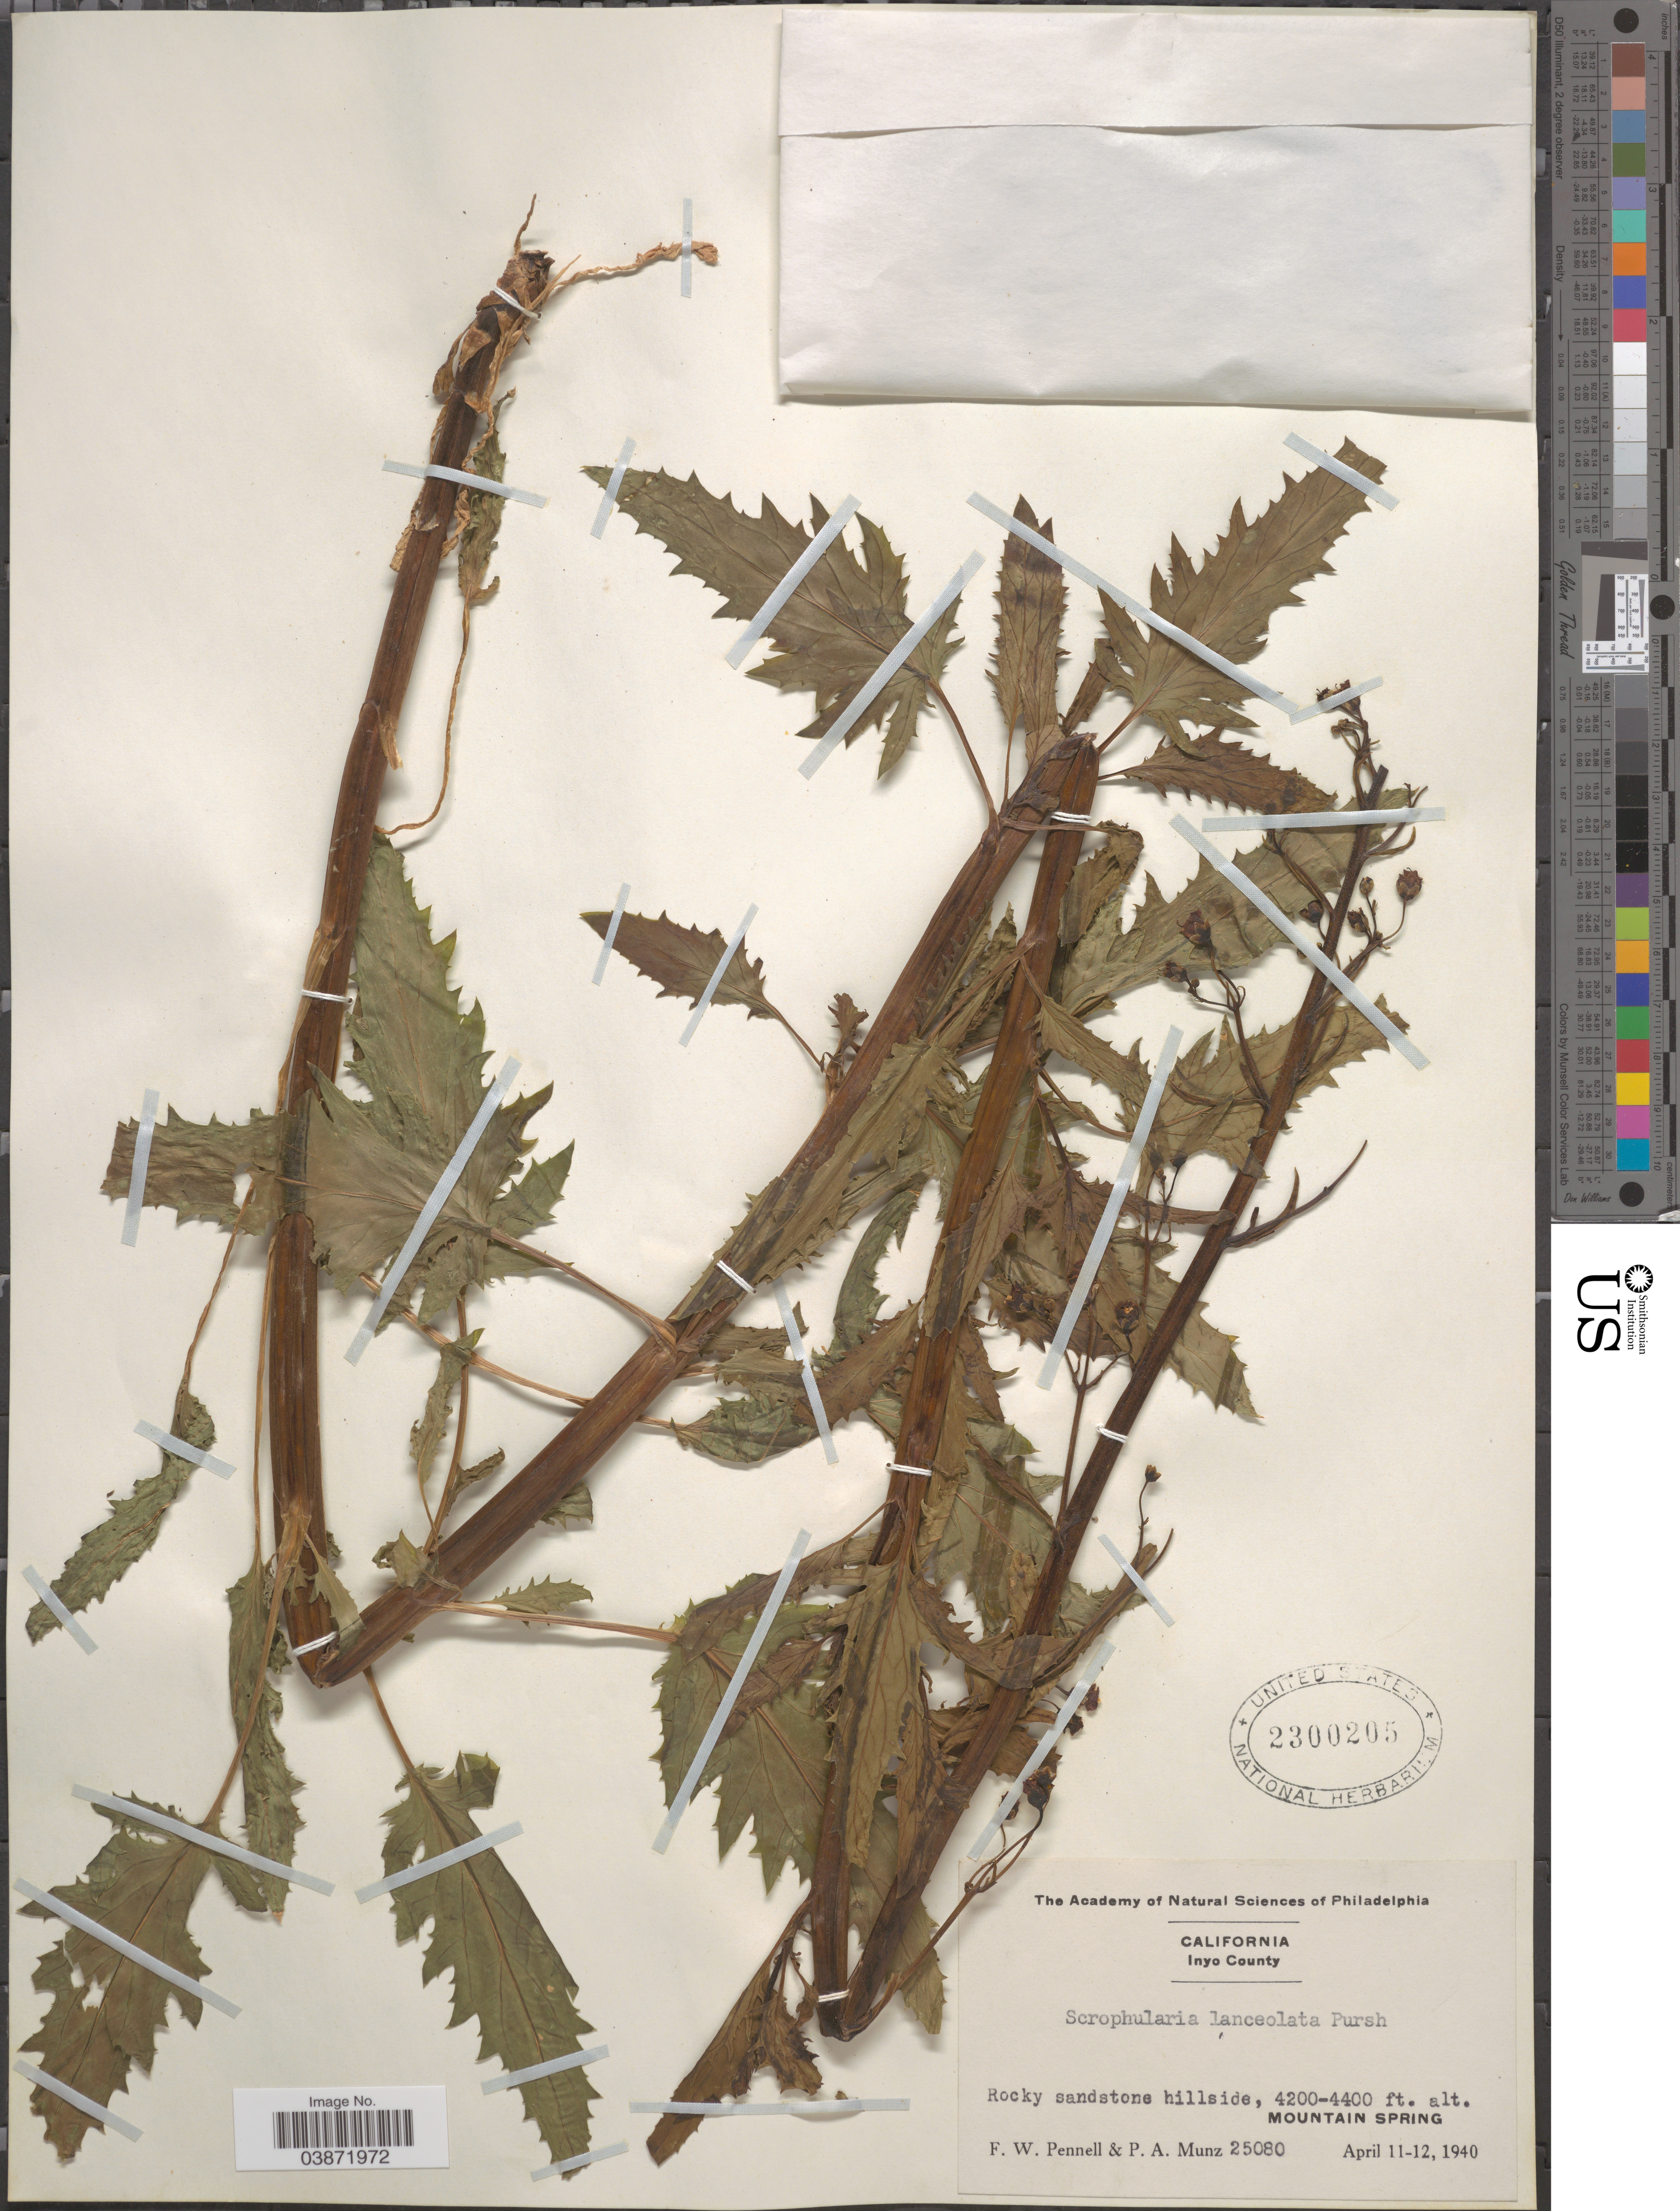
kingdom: Plantae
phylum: Tracheophyta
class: Magnoliopsida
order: Lamiales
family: Scrophulariaceae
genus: Scrophularia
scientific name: Scrophularia lanceolata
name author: Pursh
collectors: F. W. Pennell & P. A. Munz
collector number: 25080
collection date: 1940-04-11/1940-04-12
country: United States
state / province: California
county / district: Inyo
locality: Inyo County. Mountain Spring.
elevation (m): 1280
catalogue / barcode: US 2300205